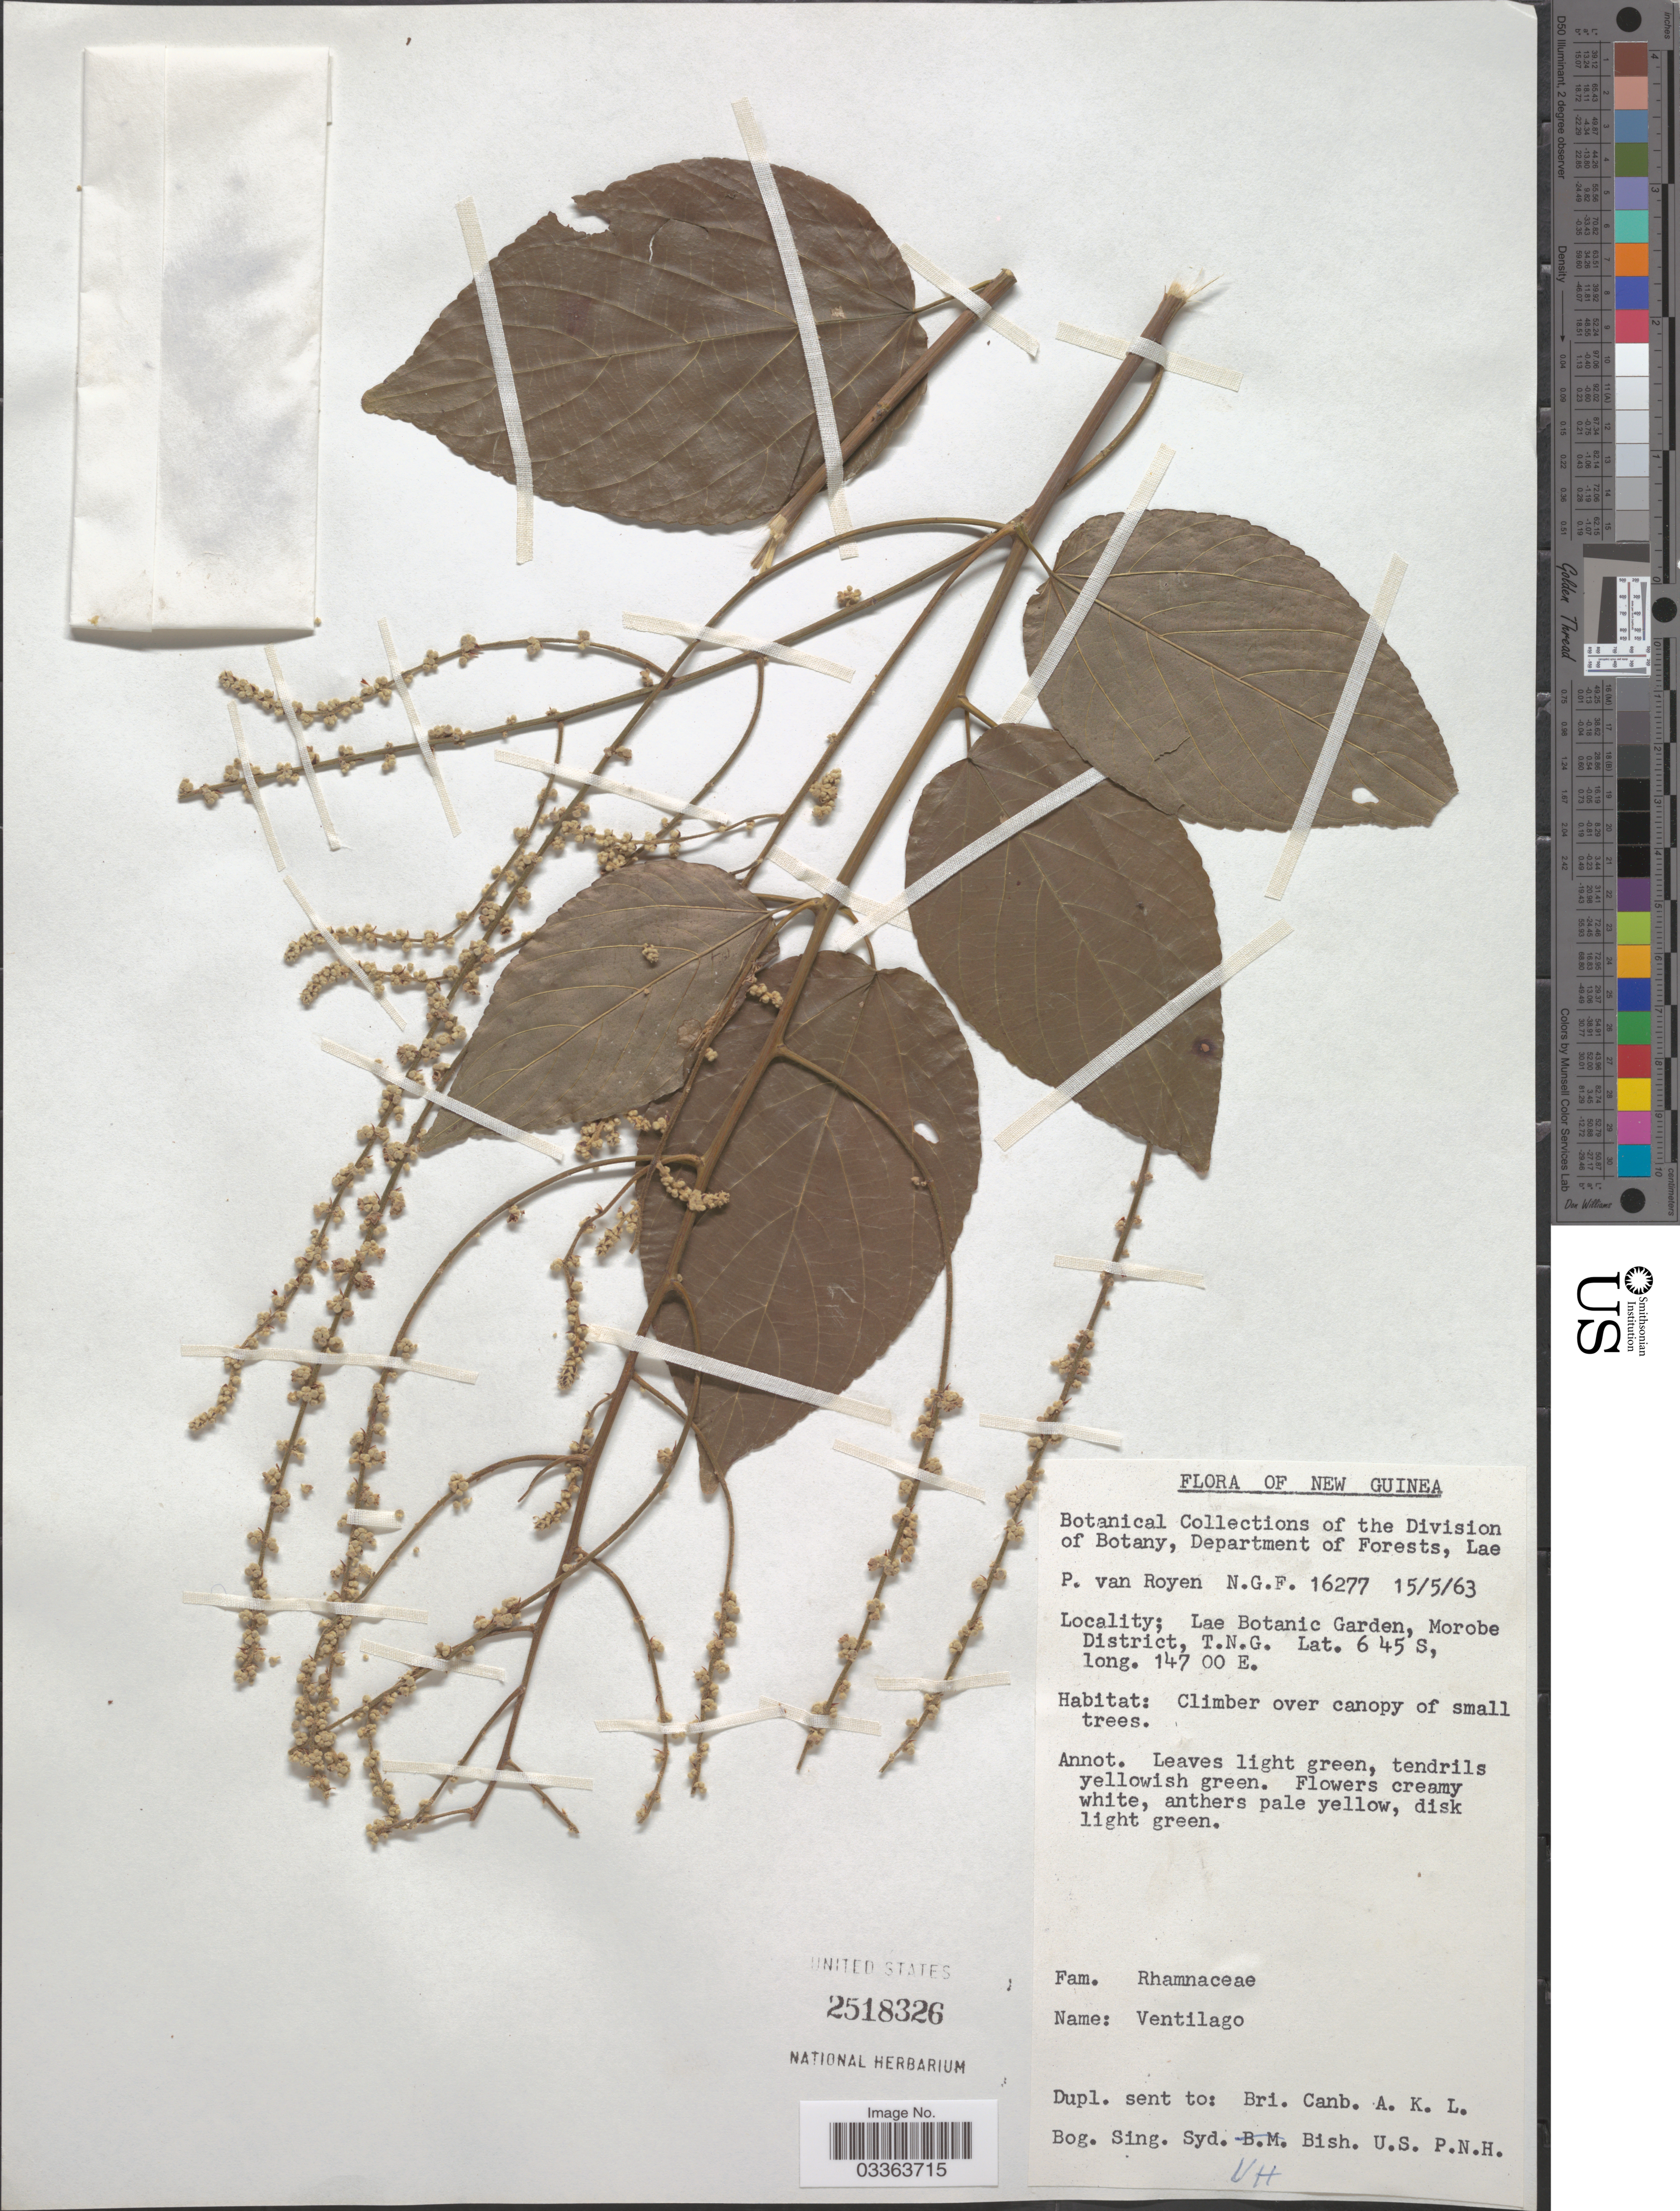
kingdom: Plantae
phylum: Tracheophyta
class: Magnoliopsida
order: Rosales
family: Rhamnaceae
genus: Ventilago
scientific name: Ventilago sp.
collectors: P. van Royen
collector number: N.G.F. 16277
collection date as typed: Transcribed d/m/y: 15/5/63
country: Papua New Guinea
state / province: Morobe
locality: New Guinea. Lae Botanic Garden, Morobe District, T.N.G.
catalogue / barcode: US 2518326